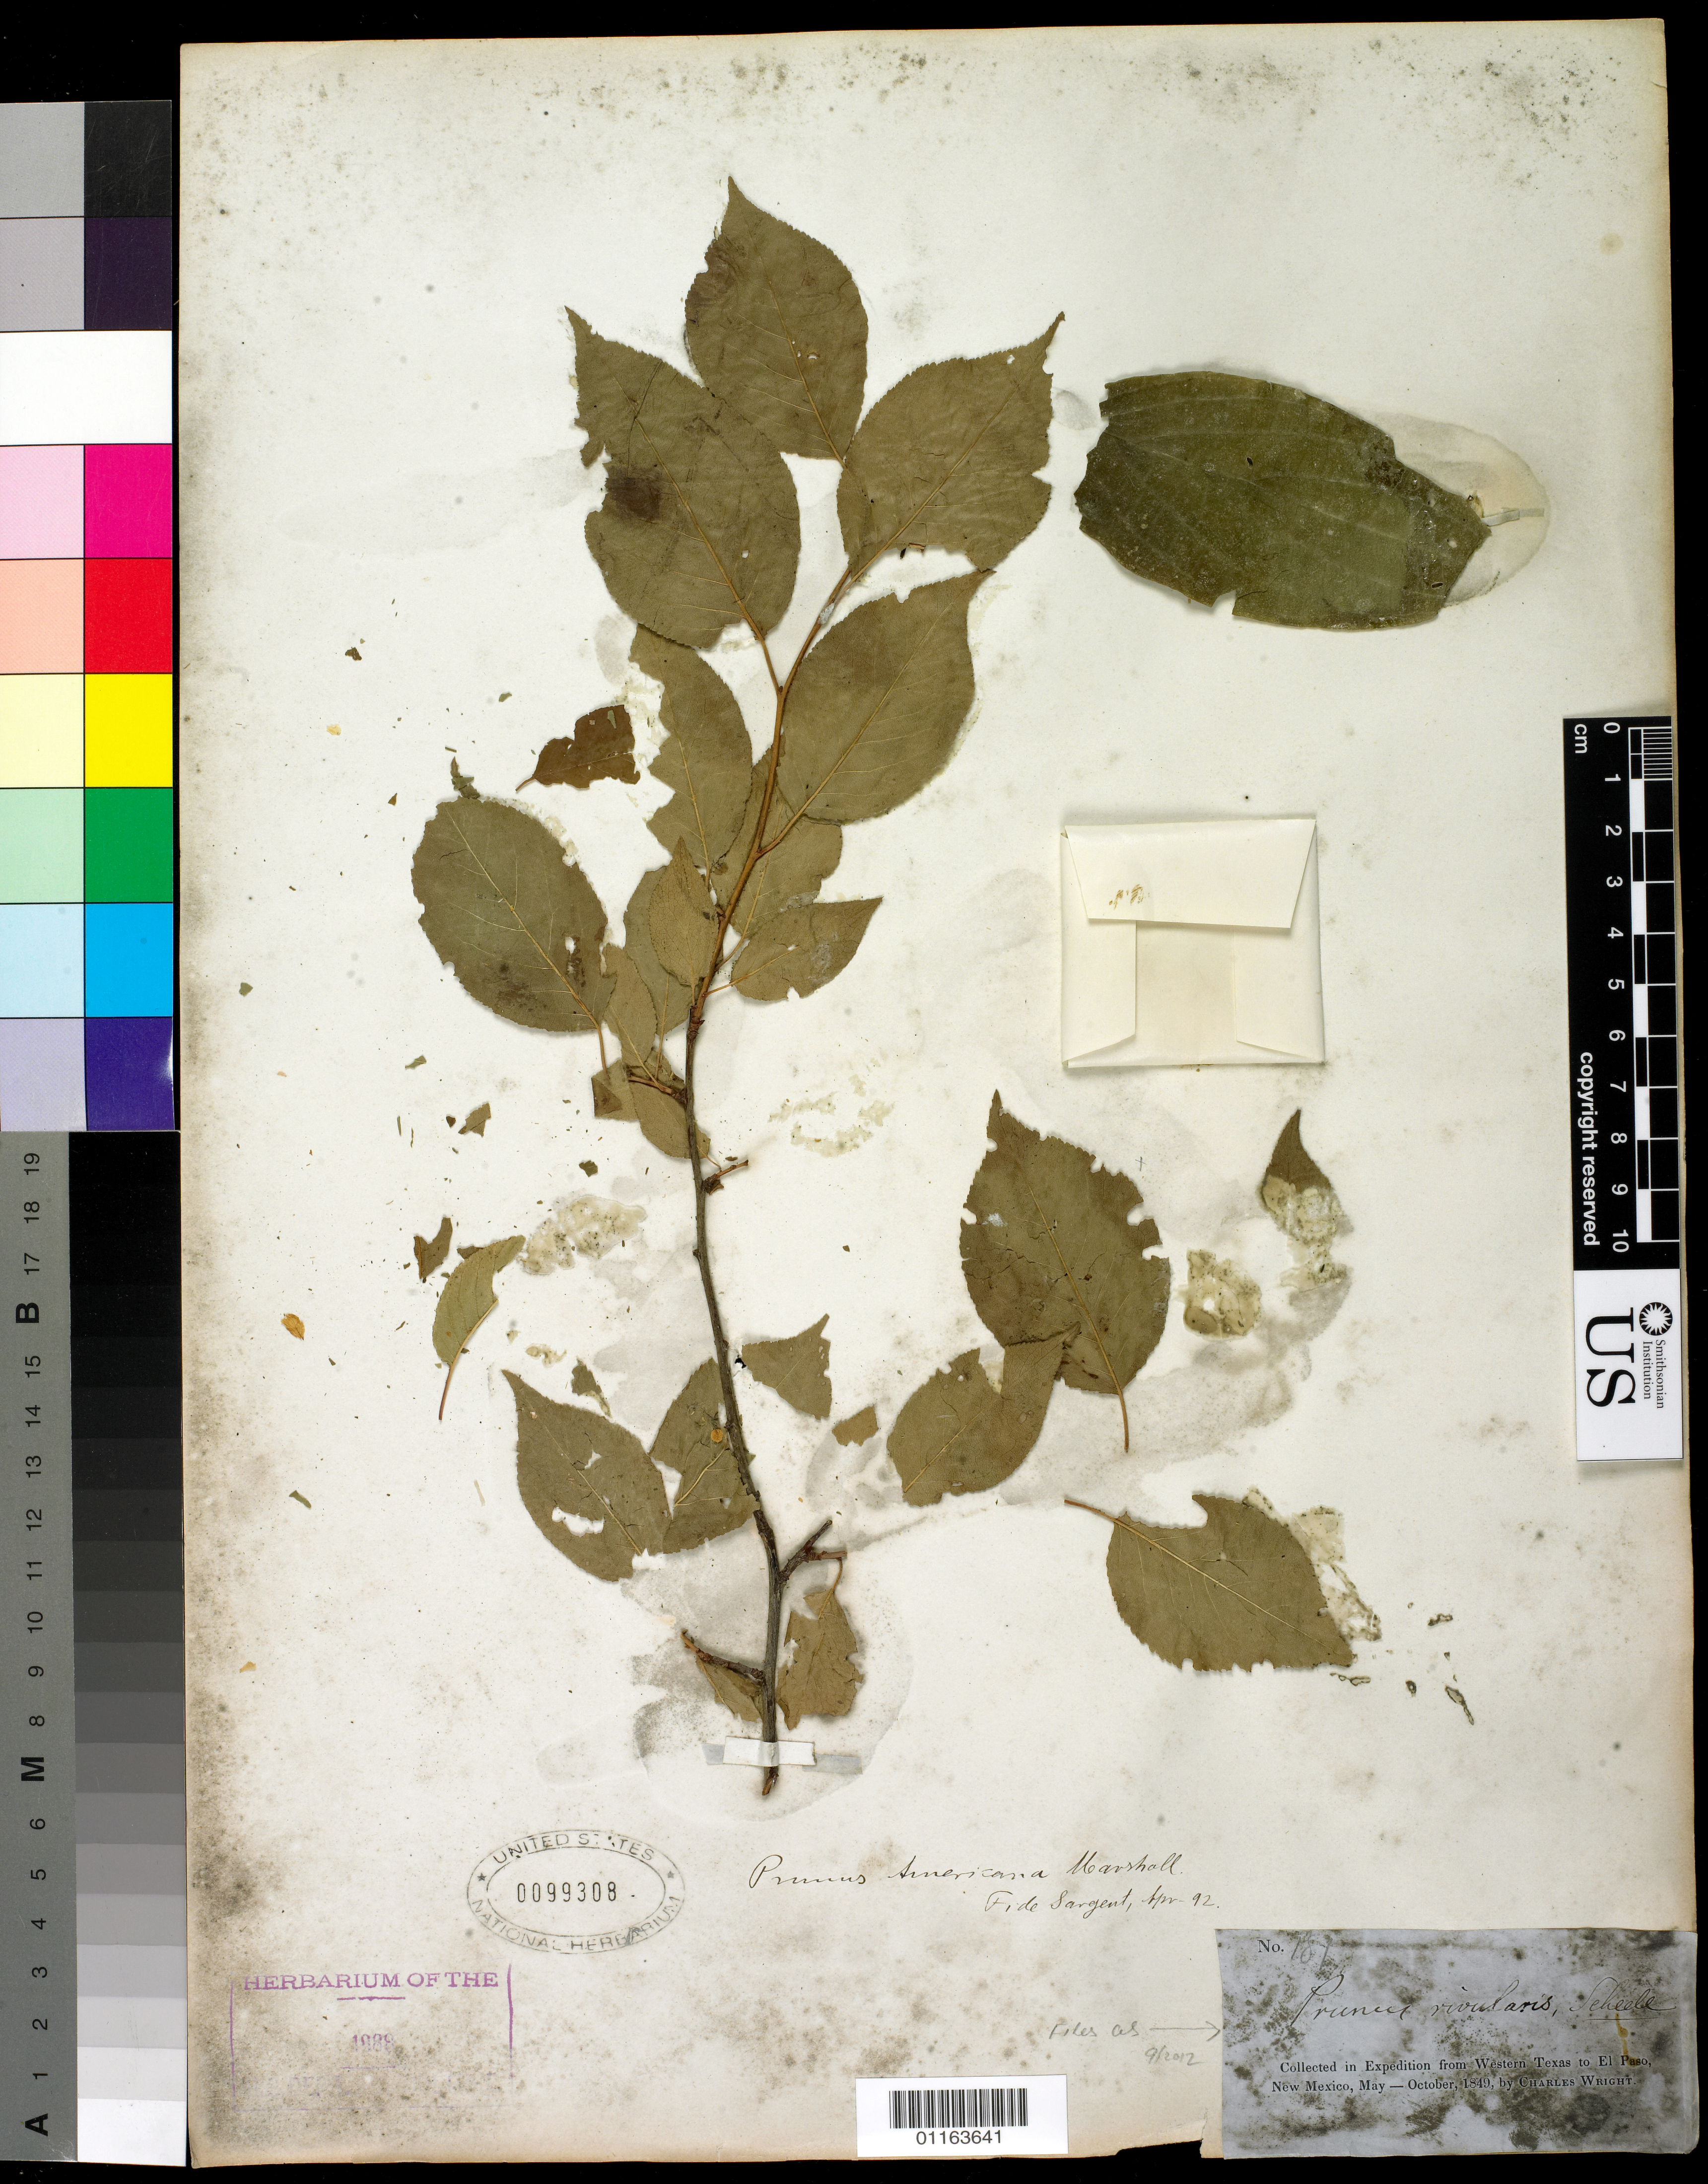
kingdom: Plantae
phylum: Tracheophyta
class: Magnoliopsida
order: Rosales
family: Rosaceae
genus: Prunus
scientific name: Prunus rivularis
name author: Scheele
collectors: C. Wright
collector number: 187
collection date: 1849-05/1849-10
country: United States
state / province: New Mexico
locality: Western Texas to El Paso.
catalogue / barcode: US 99308